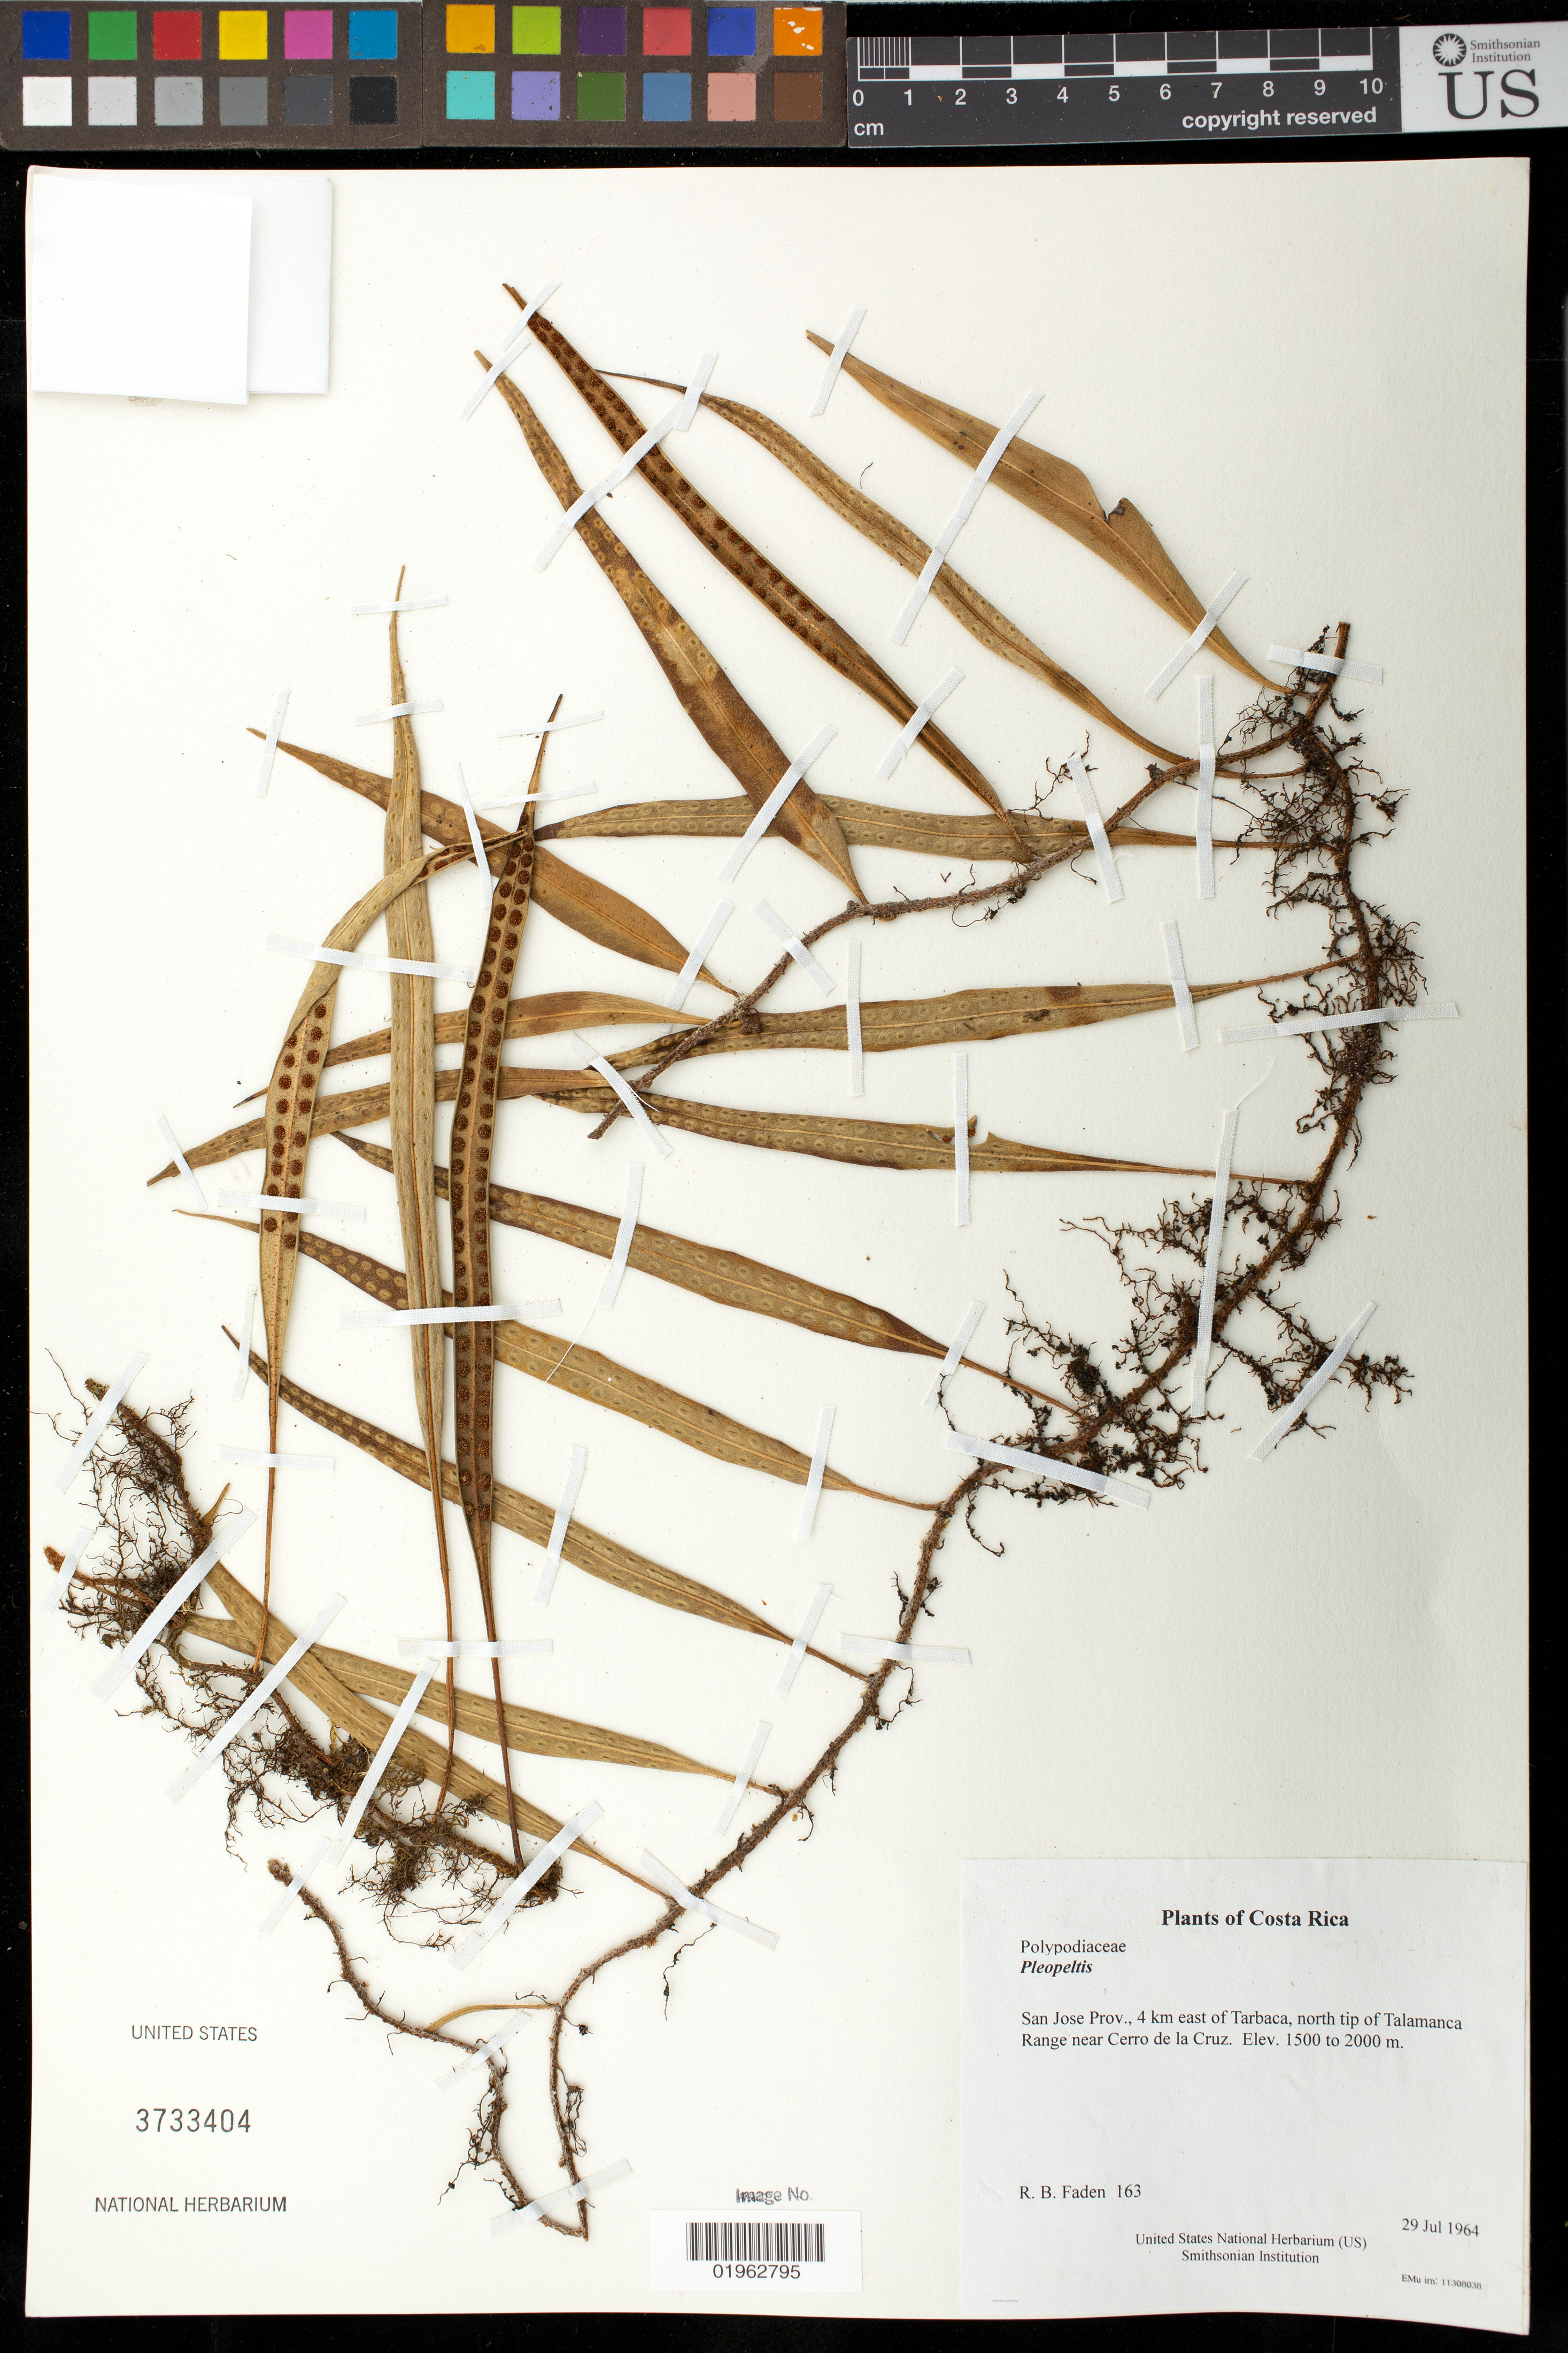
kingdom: Plantae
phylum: Tracheophyta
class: Polypodiopsida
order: Polypodiales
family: Polypodiaceae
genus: Pleopeltis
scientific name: Pleopeltis sp.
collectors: R. B. Faden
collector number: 163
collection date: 1964-07-29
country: Costa Rica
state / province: San Jose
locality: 4 km east of Tarbaca, north tip of Talamanca Range near Cerro de la Cruz.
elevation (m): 1500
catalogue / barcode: US 3733404